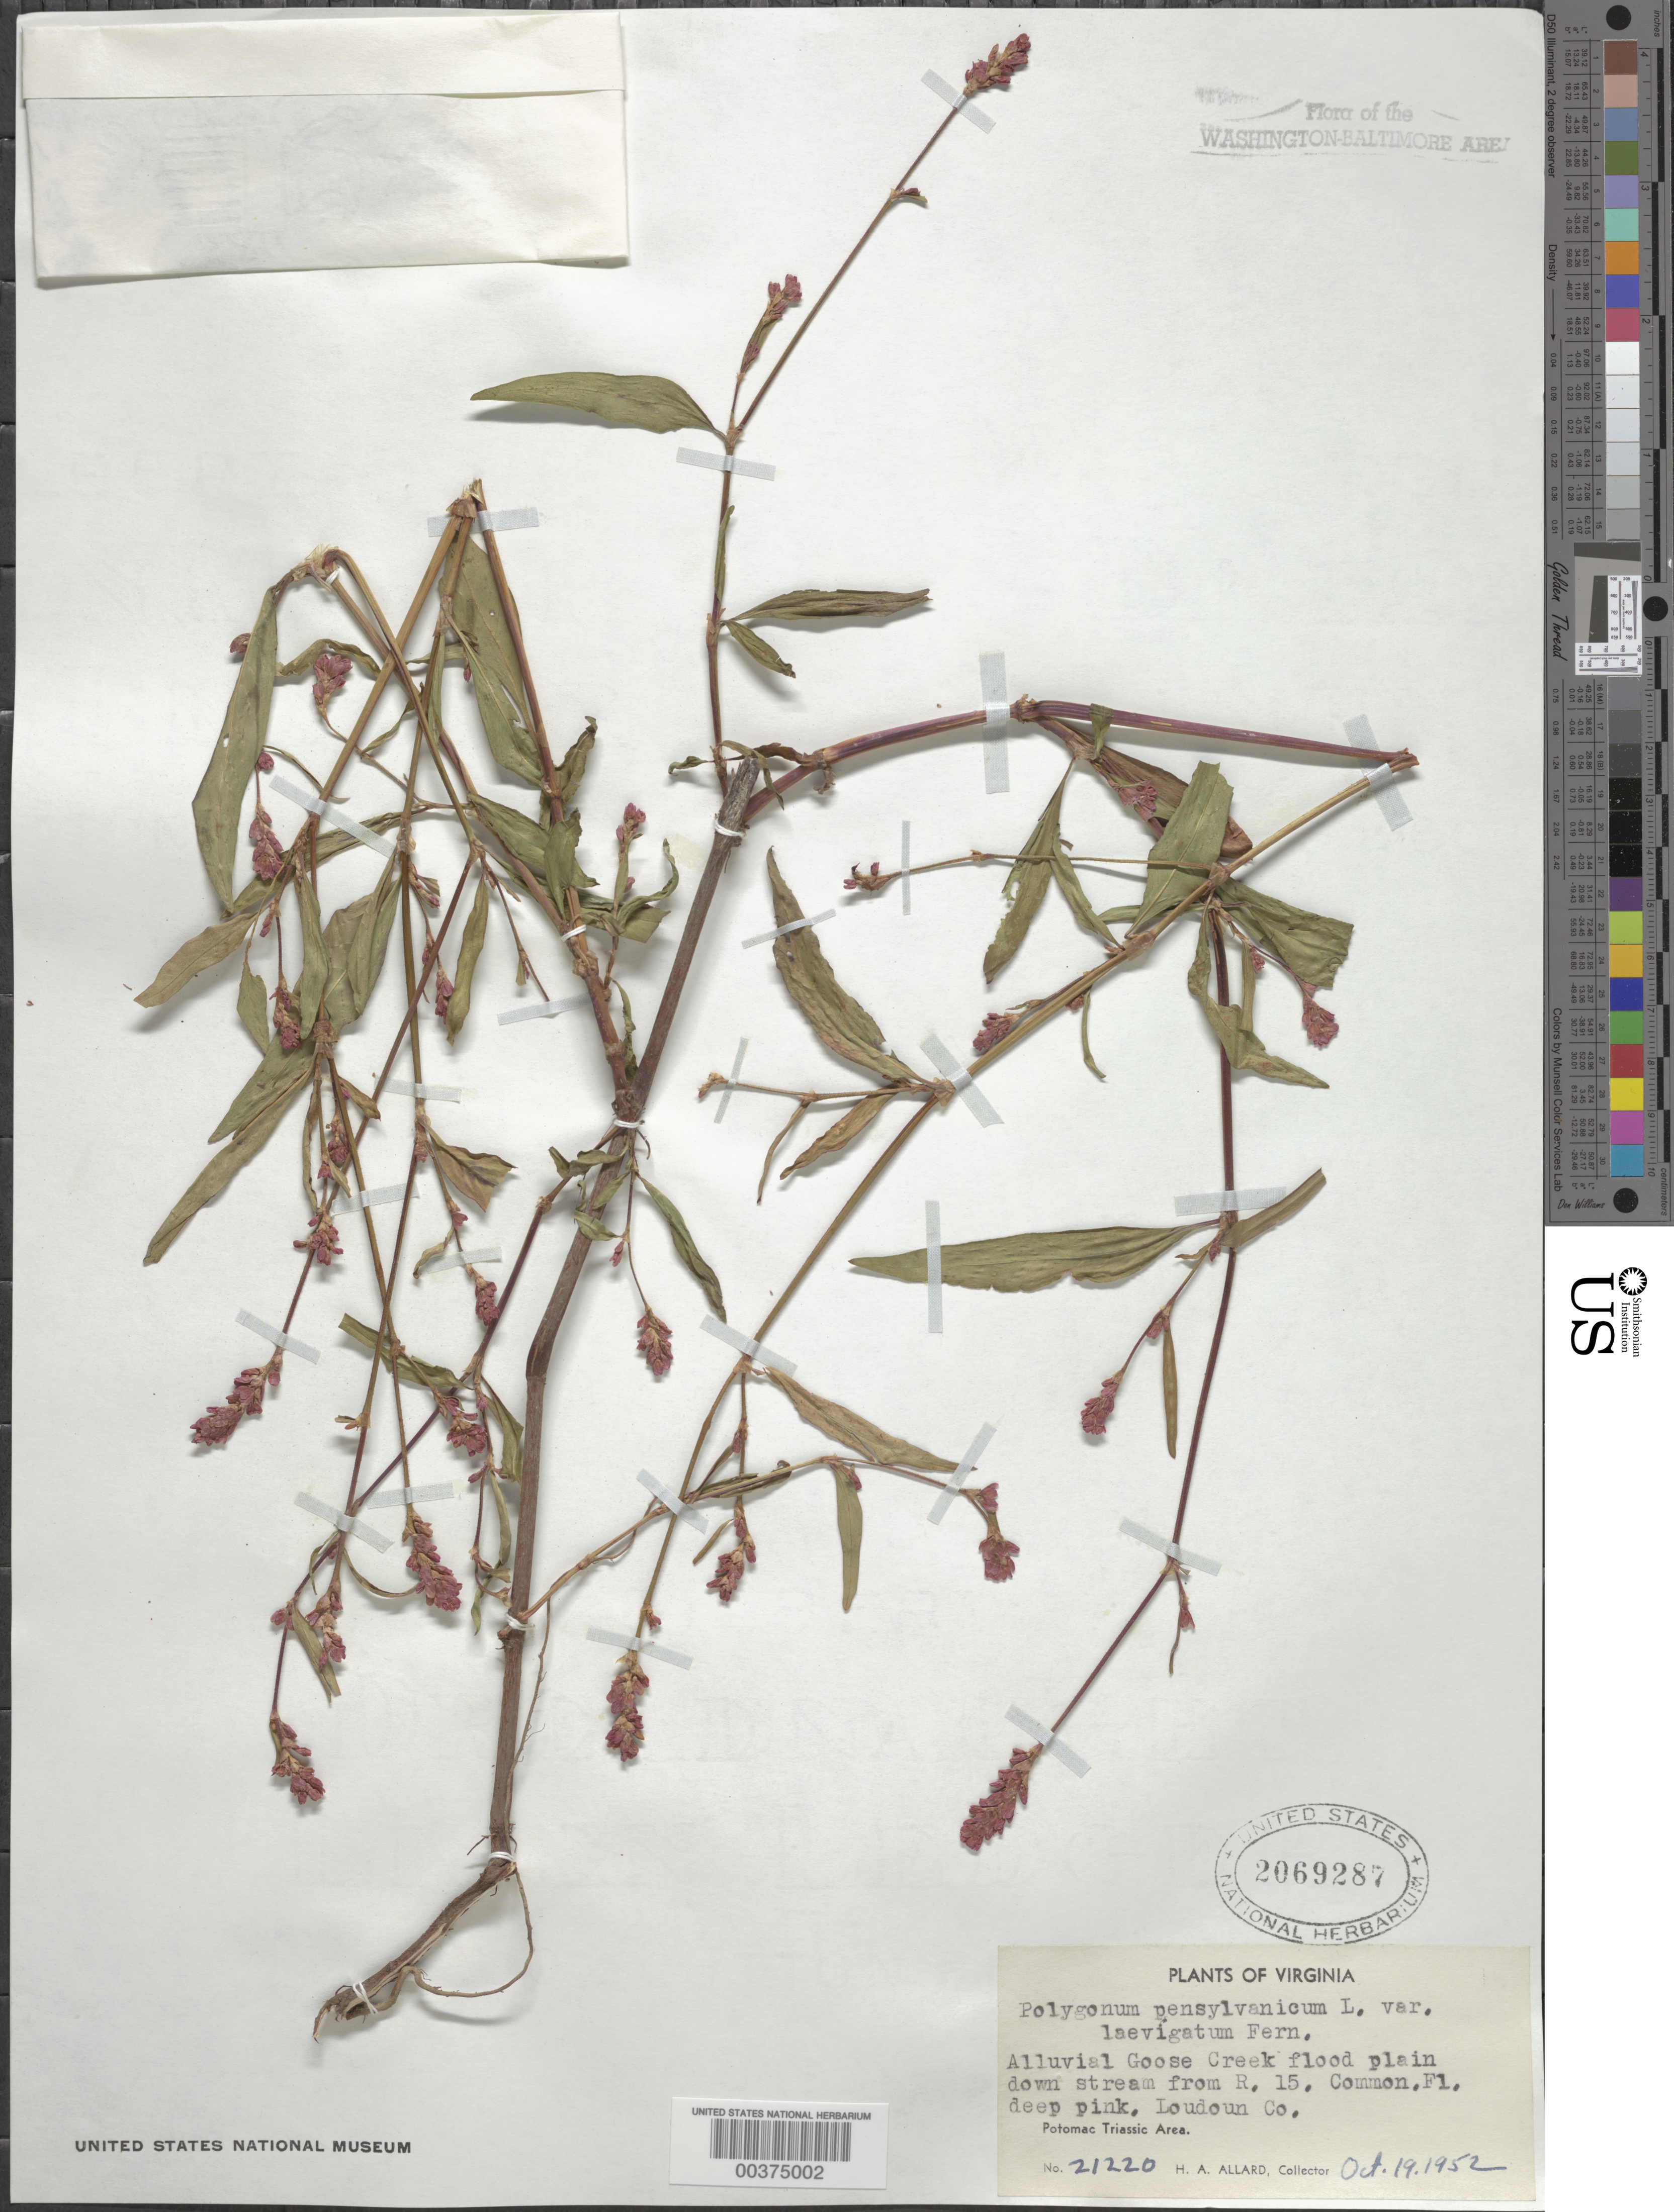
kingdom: Plantae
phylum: Tracheophyta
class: Magnoliopsida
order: Caryophyllales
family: Polygonaceae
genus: Persicaria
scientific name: Persicaria pensylvanica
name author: (L.) M. Gómez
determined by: Atha, D. E.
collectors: H. A. Allard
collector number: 21220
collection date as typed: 19 Oct 1952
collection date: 1952-10-19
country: United States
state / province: Virginia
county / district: Loudoun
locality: Downstream from Route 15 on Goose Creek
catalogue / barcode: US 2069287